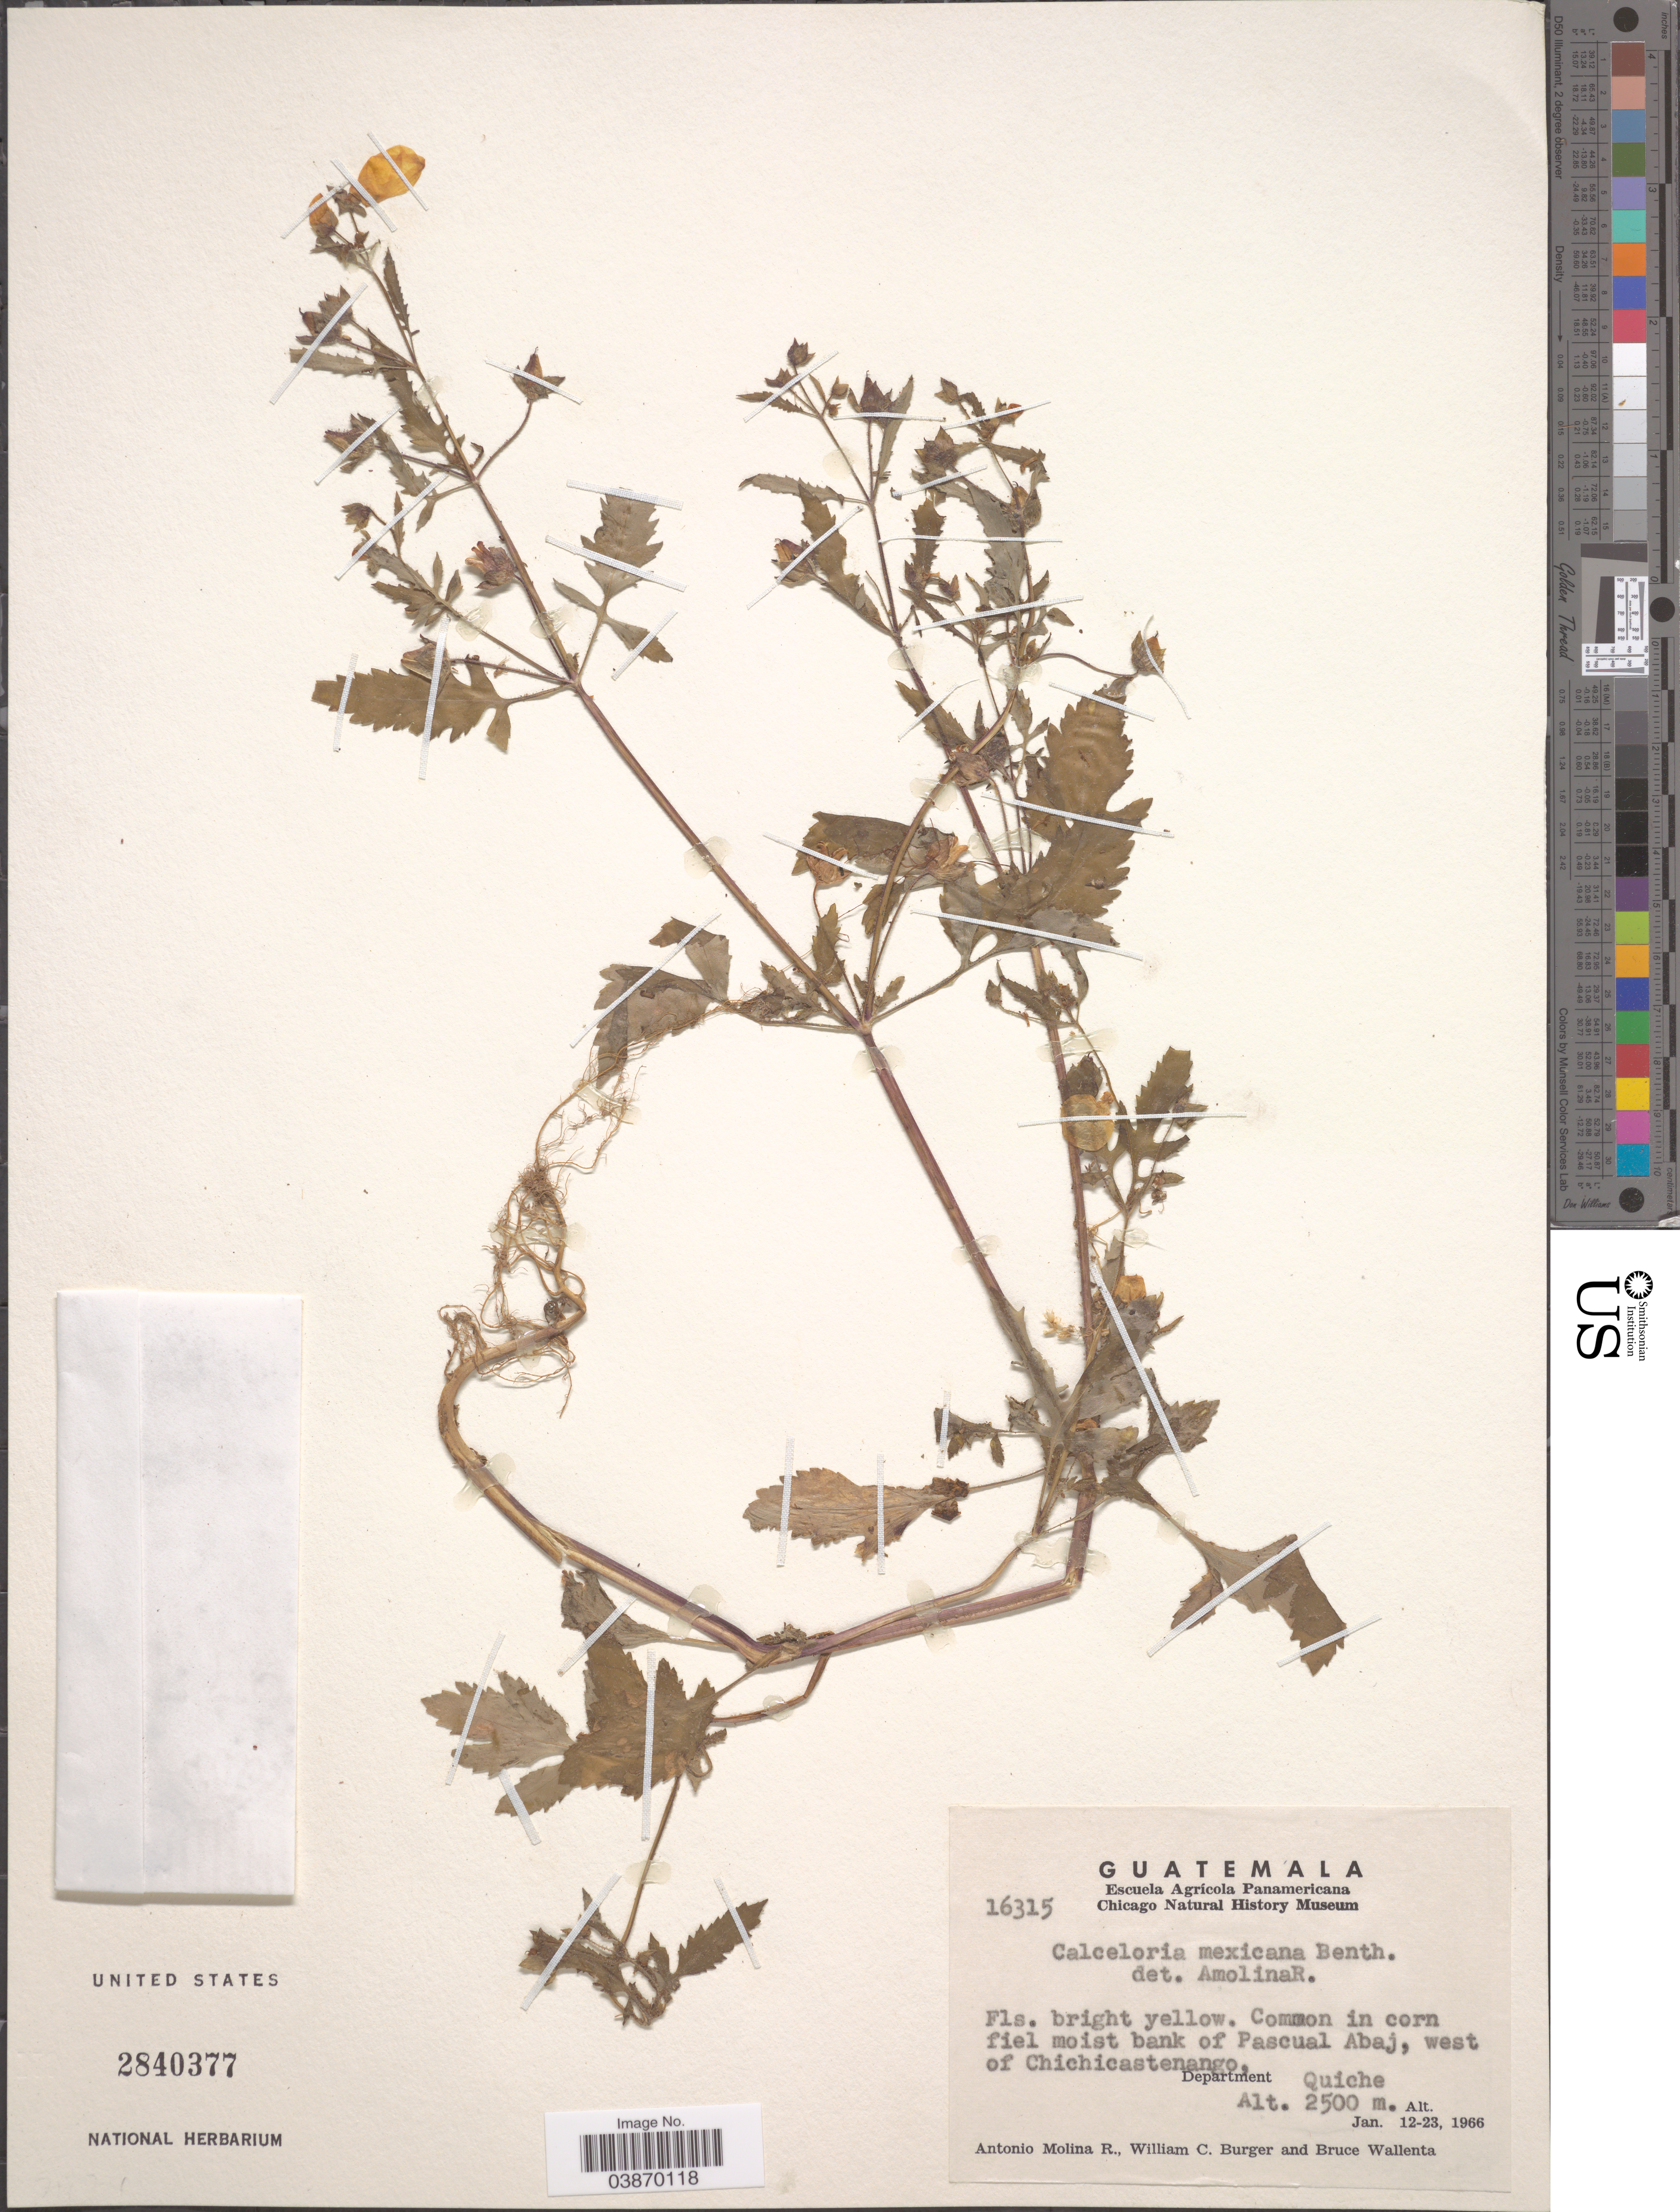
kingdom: Plantae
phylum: Tracheophyta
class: Magnoliopsida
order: Lamiales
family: Calceolariaceae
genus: Calceolaria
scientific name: Calceolaria mexicana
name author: Benth.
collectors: A. Molina R., W. Burger & B. Wallenta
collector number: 16315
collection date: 1966-01-12/1966-01-23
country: Guatemala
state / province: El Quiche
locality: Common in corn fiel moist bank of Pascual Abaj, west of Chichicastenango, Department Quiche.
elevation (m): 2500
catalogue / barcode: US 2840377